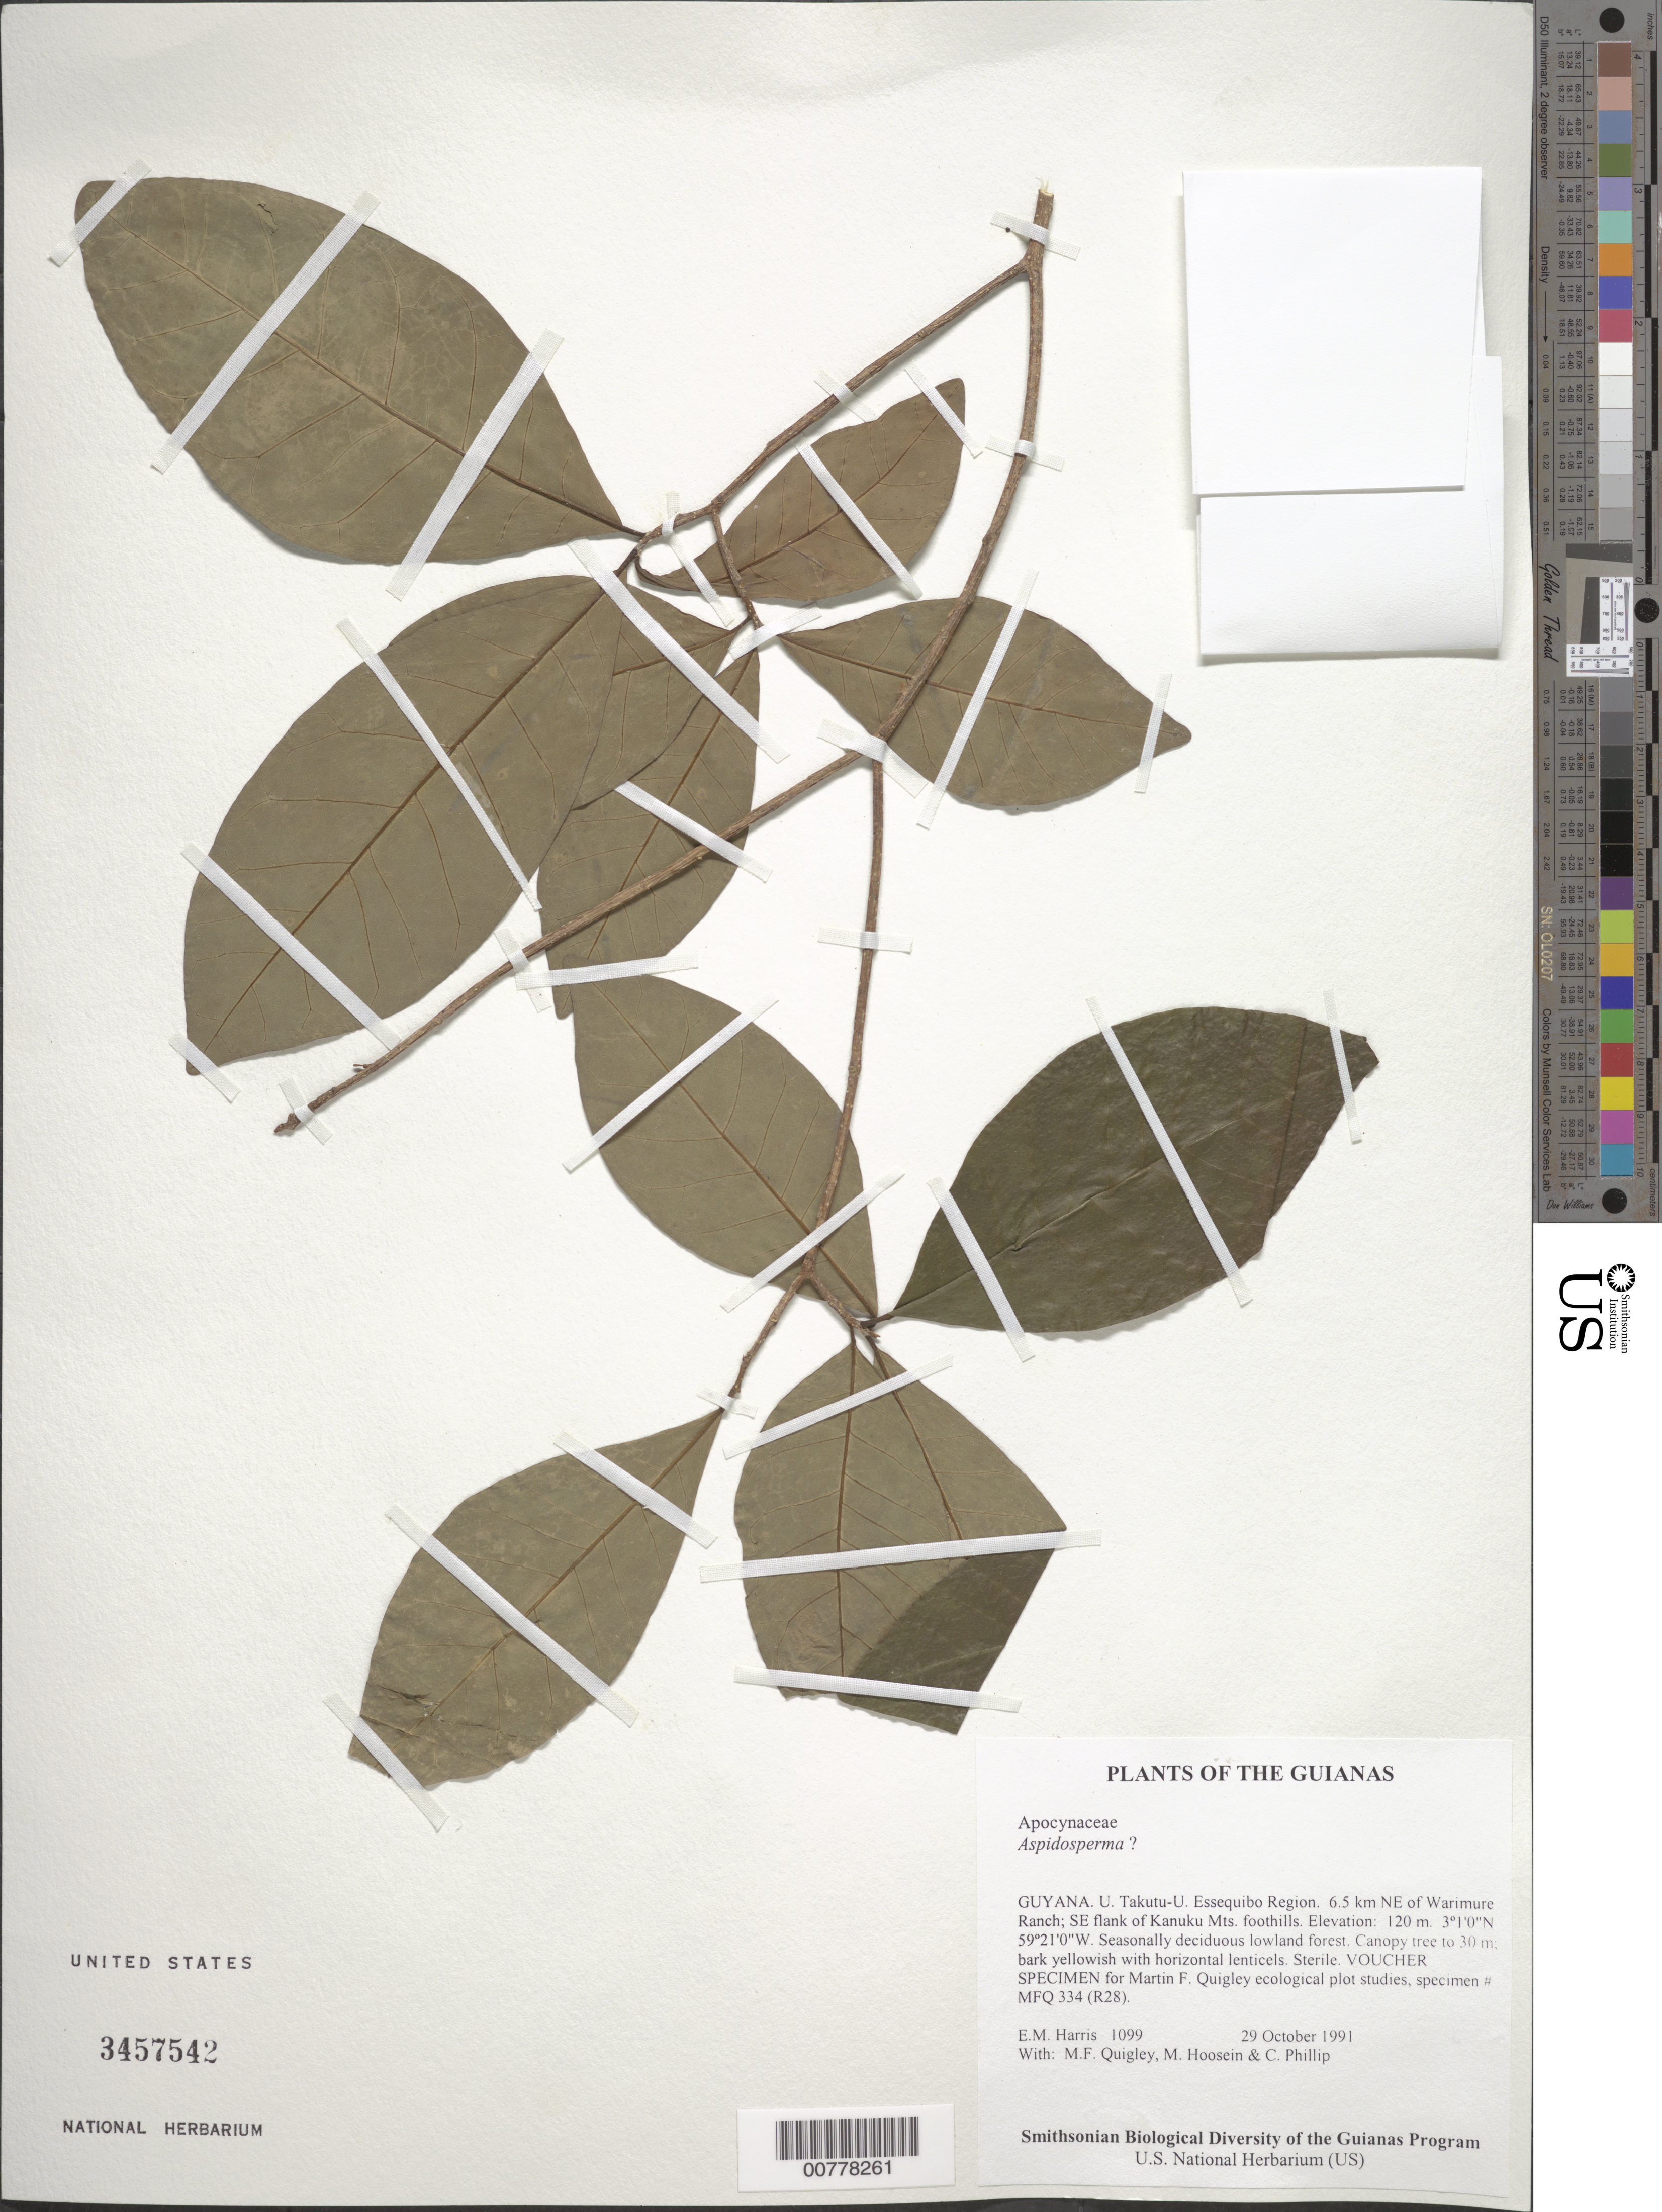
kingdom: Plantae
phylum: Tracheophyta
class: Magnoliopsida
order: Gentianales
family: Apocynaceae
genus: Aspidosperma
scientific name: Aspidosperma sp.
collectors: E. M. Harris, M. Quigley, M. Hossein & C. Phillip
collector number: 1099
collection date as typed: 29 October 1991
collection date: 1991-10-29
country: Guyana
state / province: U. Takutu-U. Essequibo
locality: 6.5 km NE of Warimure Ranch; SE flank of Kanuku Mts. foothills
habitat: Seasonally deciduous lowland forest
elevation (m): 120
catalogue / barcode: US 3457542